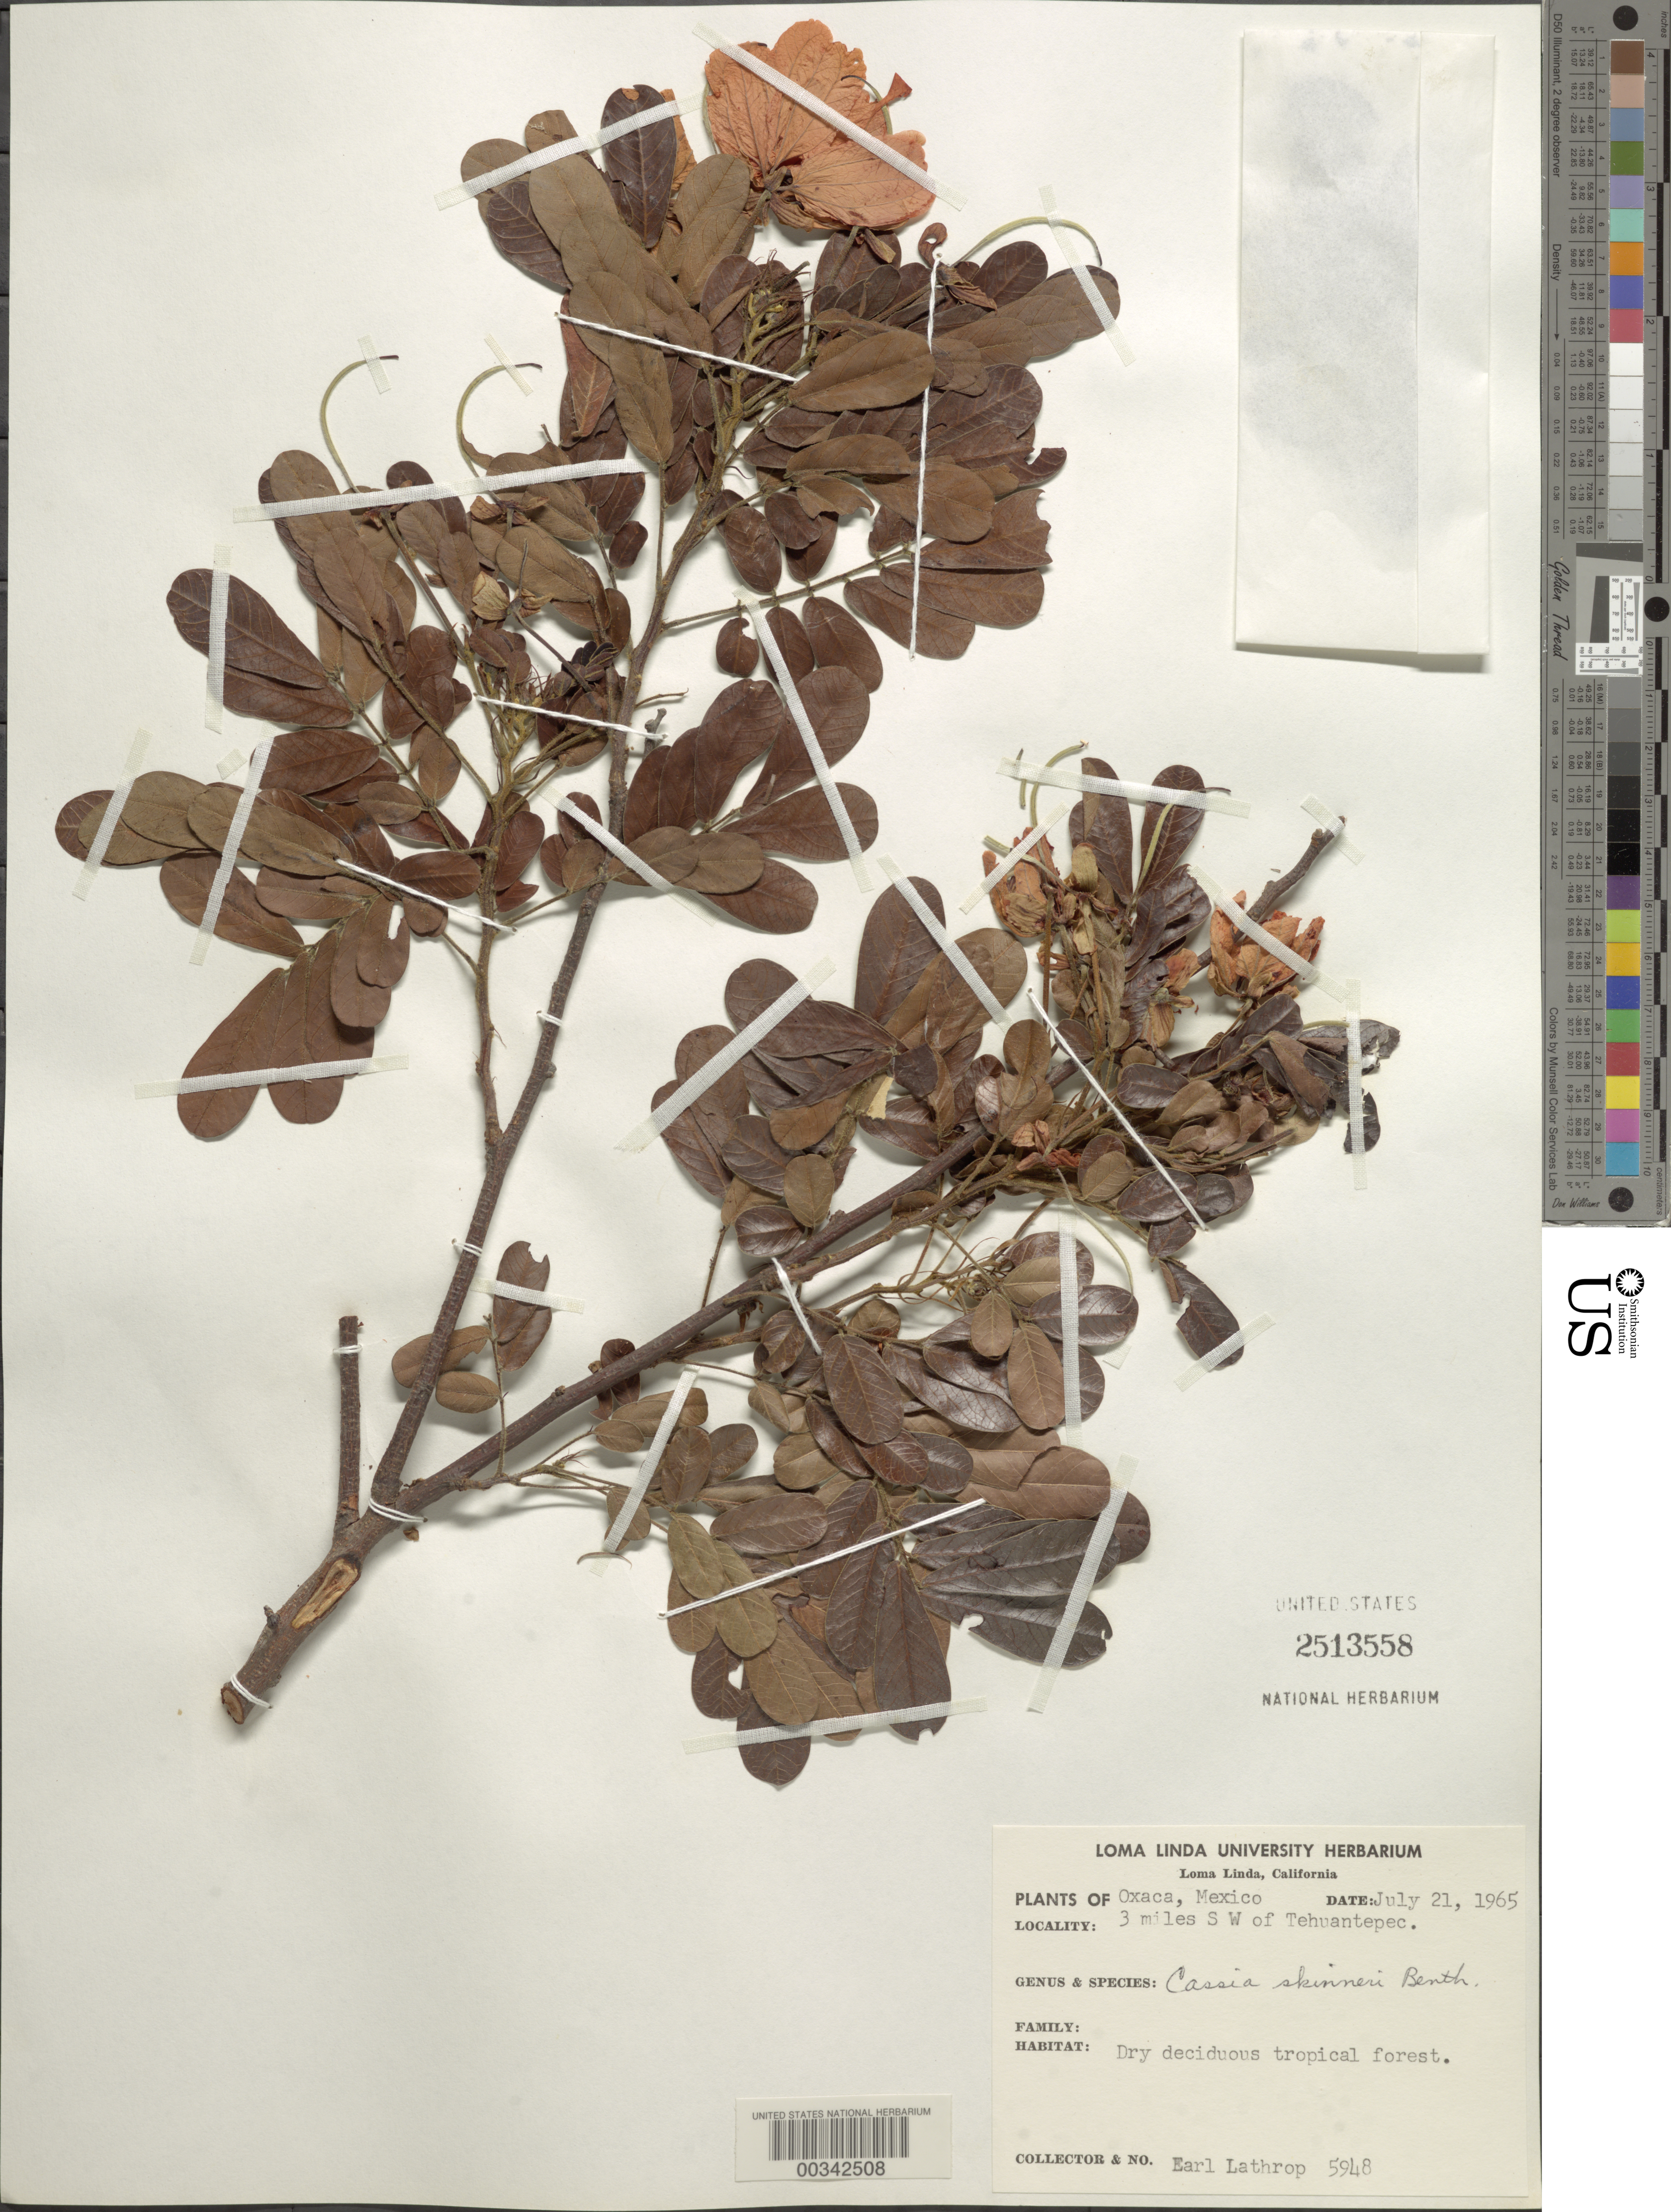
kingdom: Plantae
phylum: Tracheophyta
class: Magnoliopsida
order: Fabales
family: Fabaceae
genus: Senna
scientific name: Senna skinneri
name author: (Benth.) H.S. Irwin & Barneby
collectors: E. W. Lathrop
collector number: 5948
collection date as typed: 21 Jul 1965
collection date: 1965-07-21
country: Mexico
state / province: Oaxaca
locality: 3 mi SW of Tehuantepec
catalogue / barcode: US 2513558